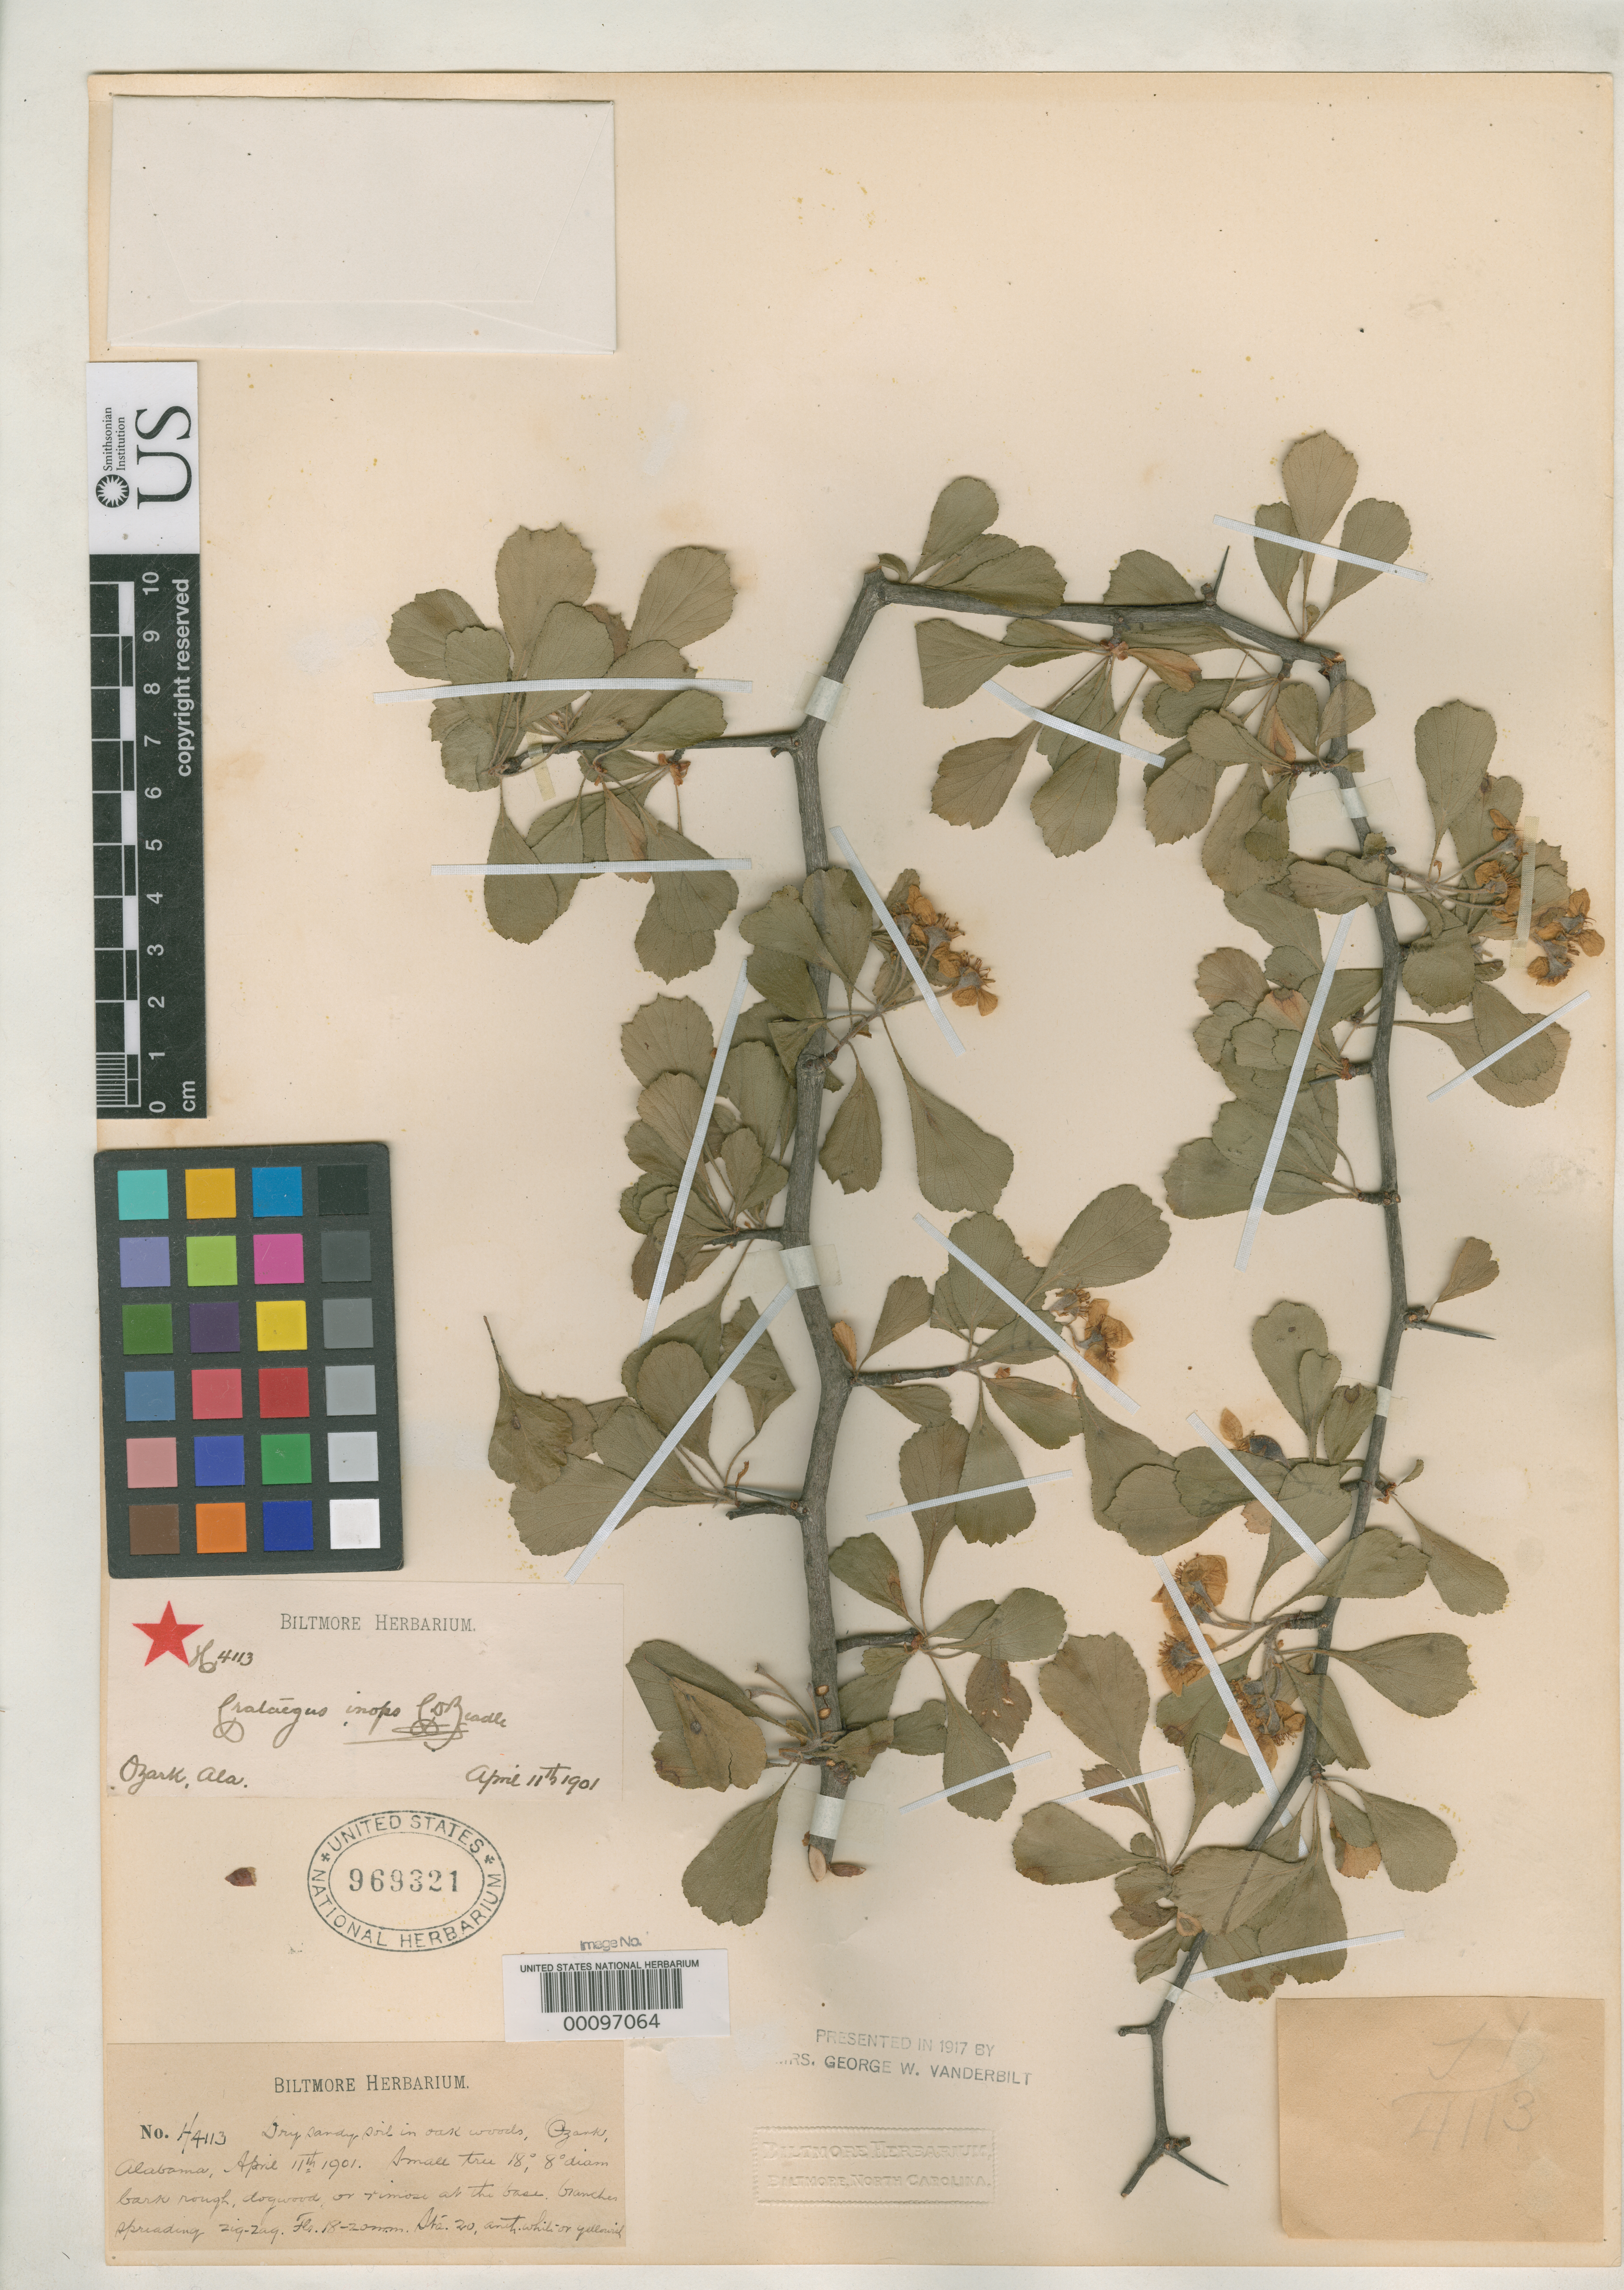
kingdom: Plantae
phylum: Tracheophyta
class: Magnoliopsida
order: Rosales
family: Rosaceae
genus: Crataegus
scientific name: Crataegus inops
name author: Beadle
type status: Syntype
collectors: ex herb. Biltmore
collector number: H 5003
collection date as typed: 04 Sep 1901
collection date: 1901-09-04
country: United States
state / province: Alabama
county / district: Dale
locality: Ozark.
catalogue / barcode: US 969321